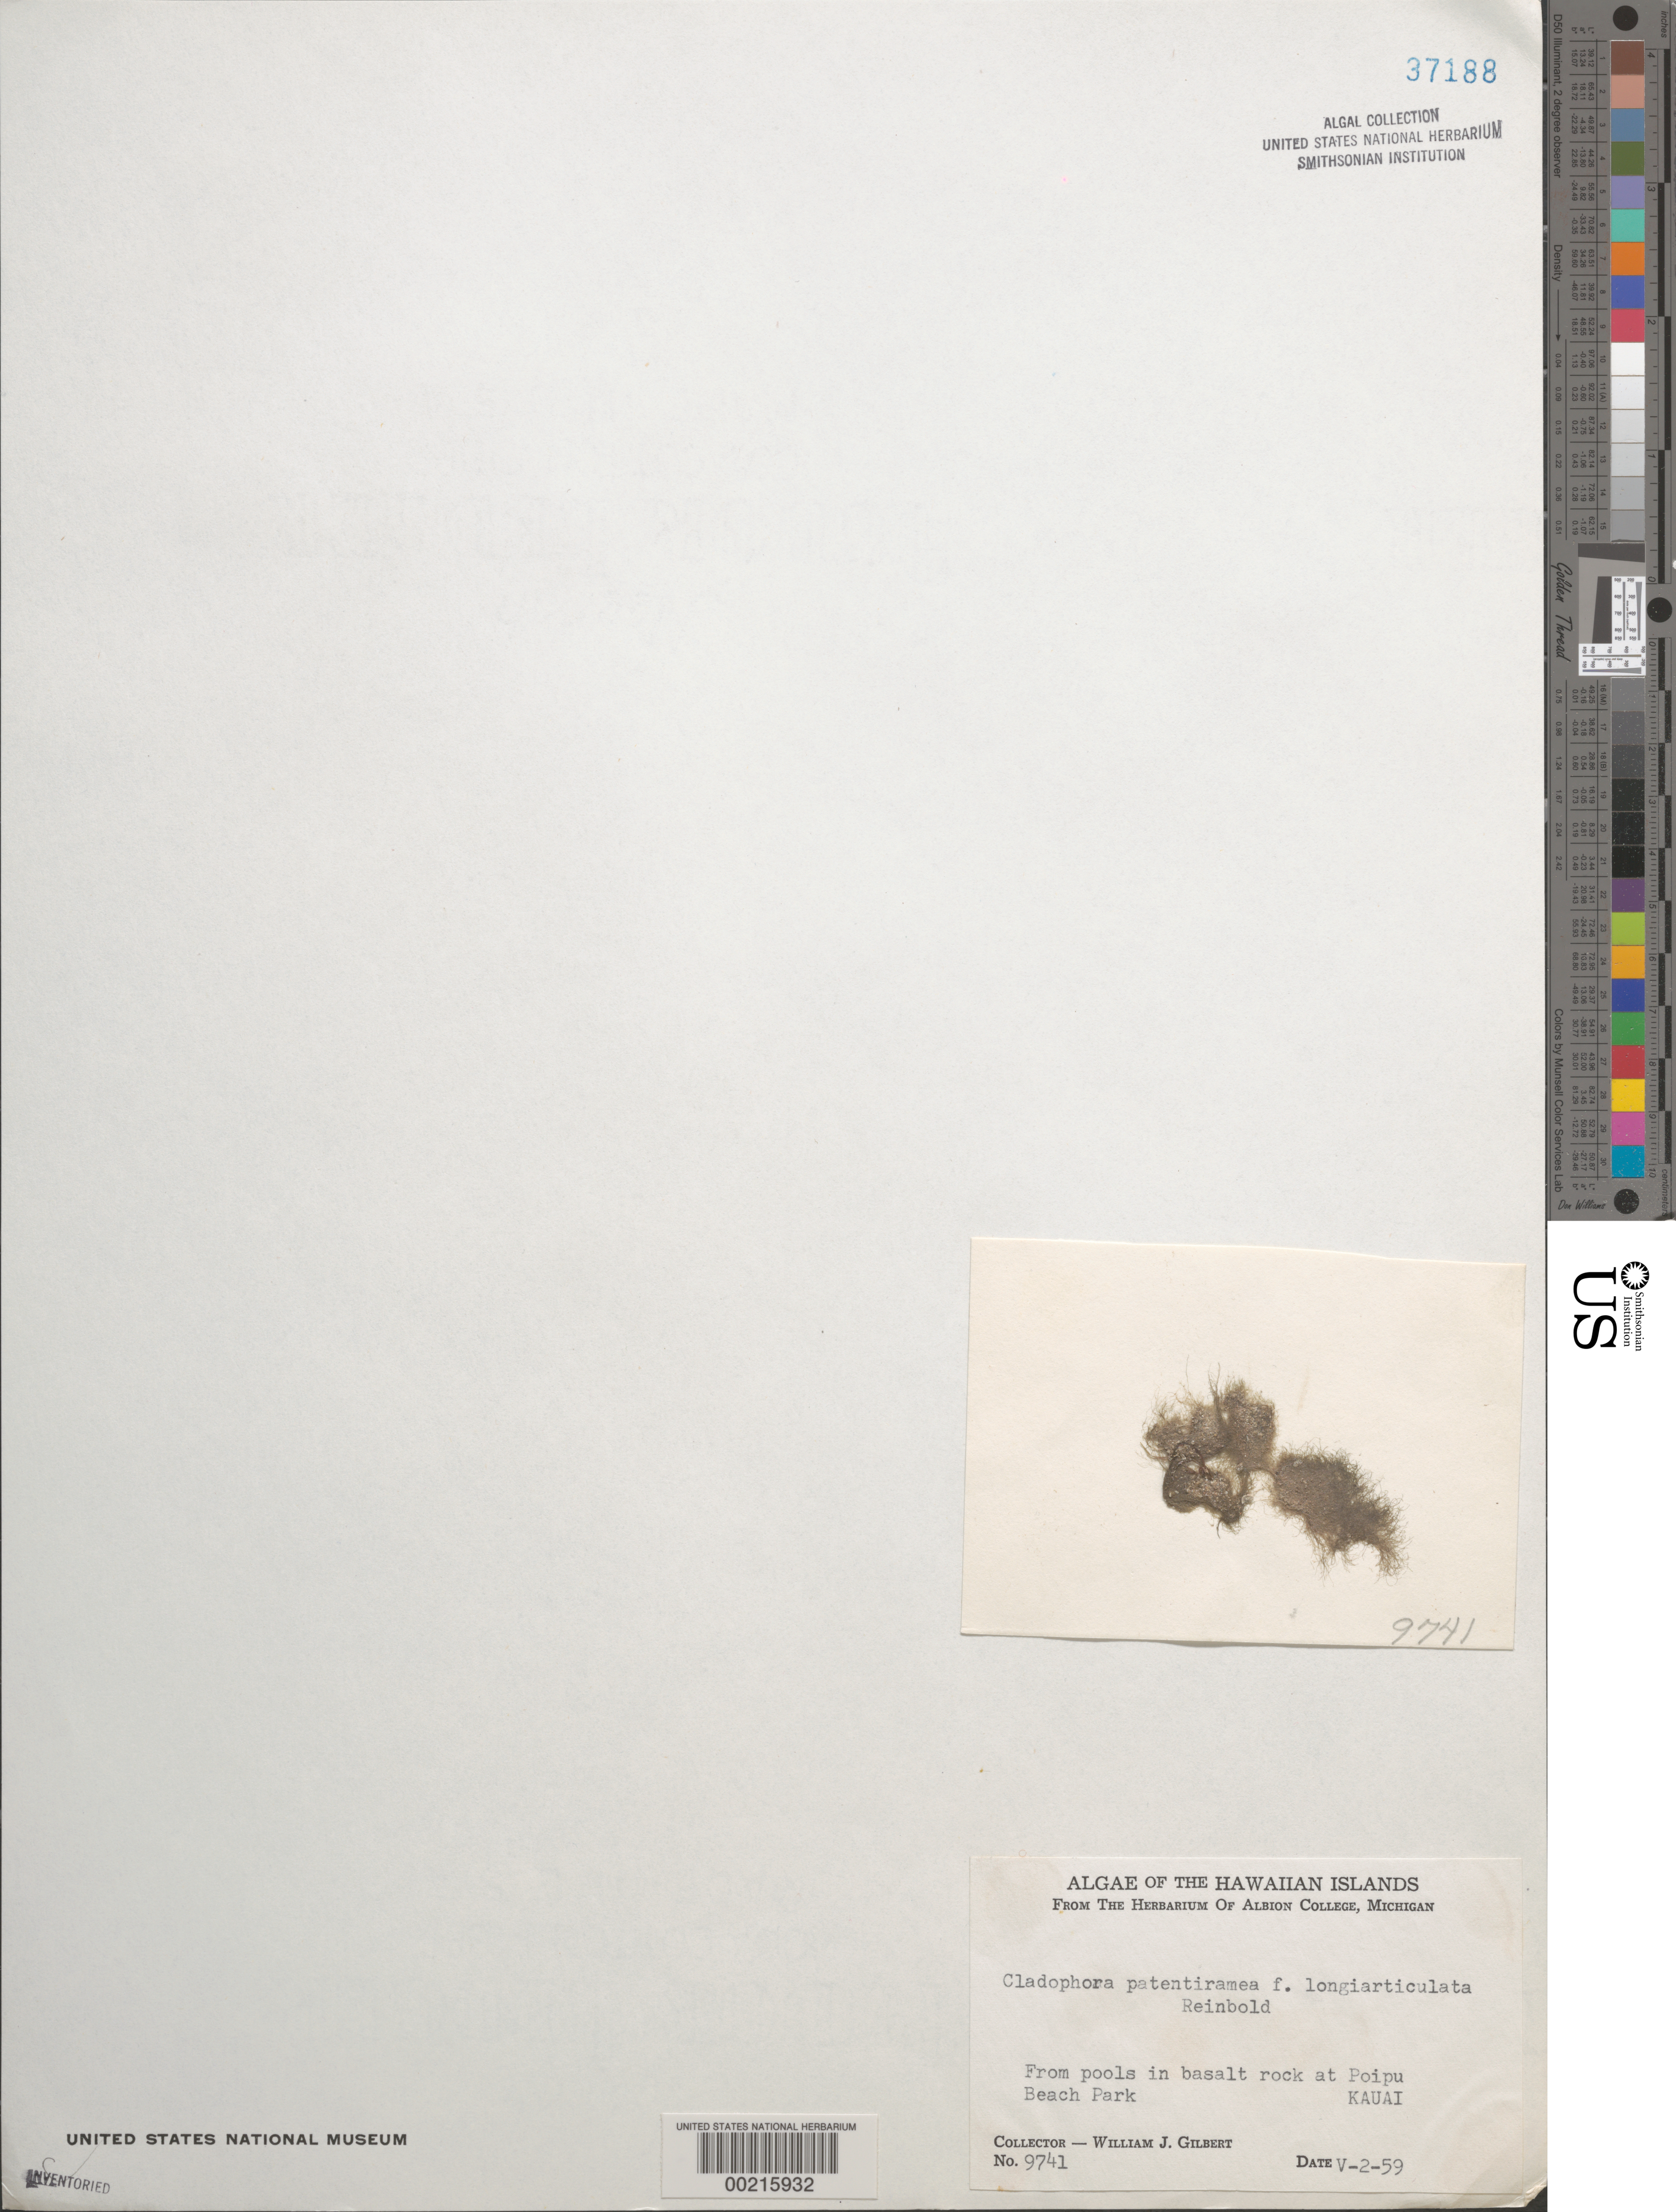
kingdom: Plantae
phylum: Chlorophyta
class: Ulvophyceae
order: Cladophorales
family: Cladophoraceae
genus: Cladophora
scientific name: Cladophora patentiramea f. longiarticulata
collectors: W. J. Gilbert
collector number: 9741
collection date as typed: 02 May 1959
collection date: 1959-05-02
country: United States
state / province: Hawaii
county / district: Kauai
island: Kaua'i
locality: Poipu Beach Park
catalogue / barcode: US 37188